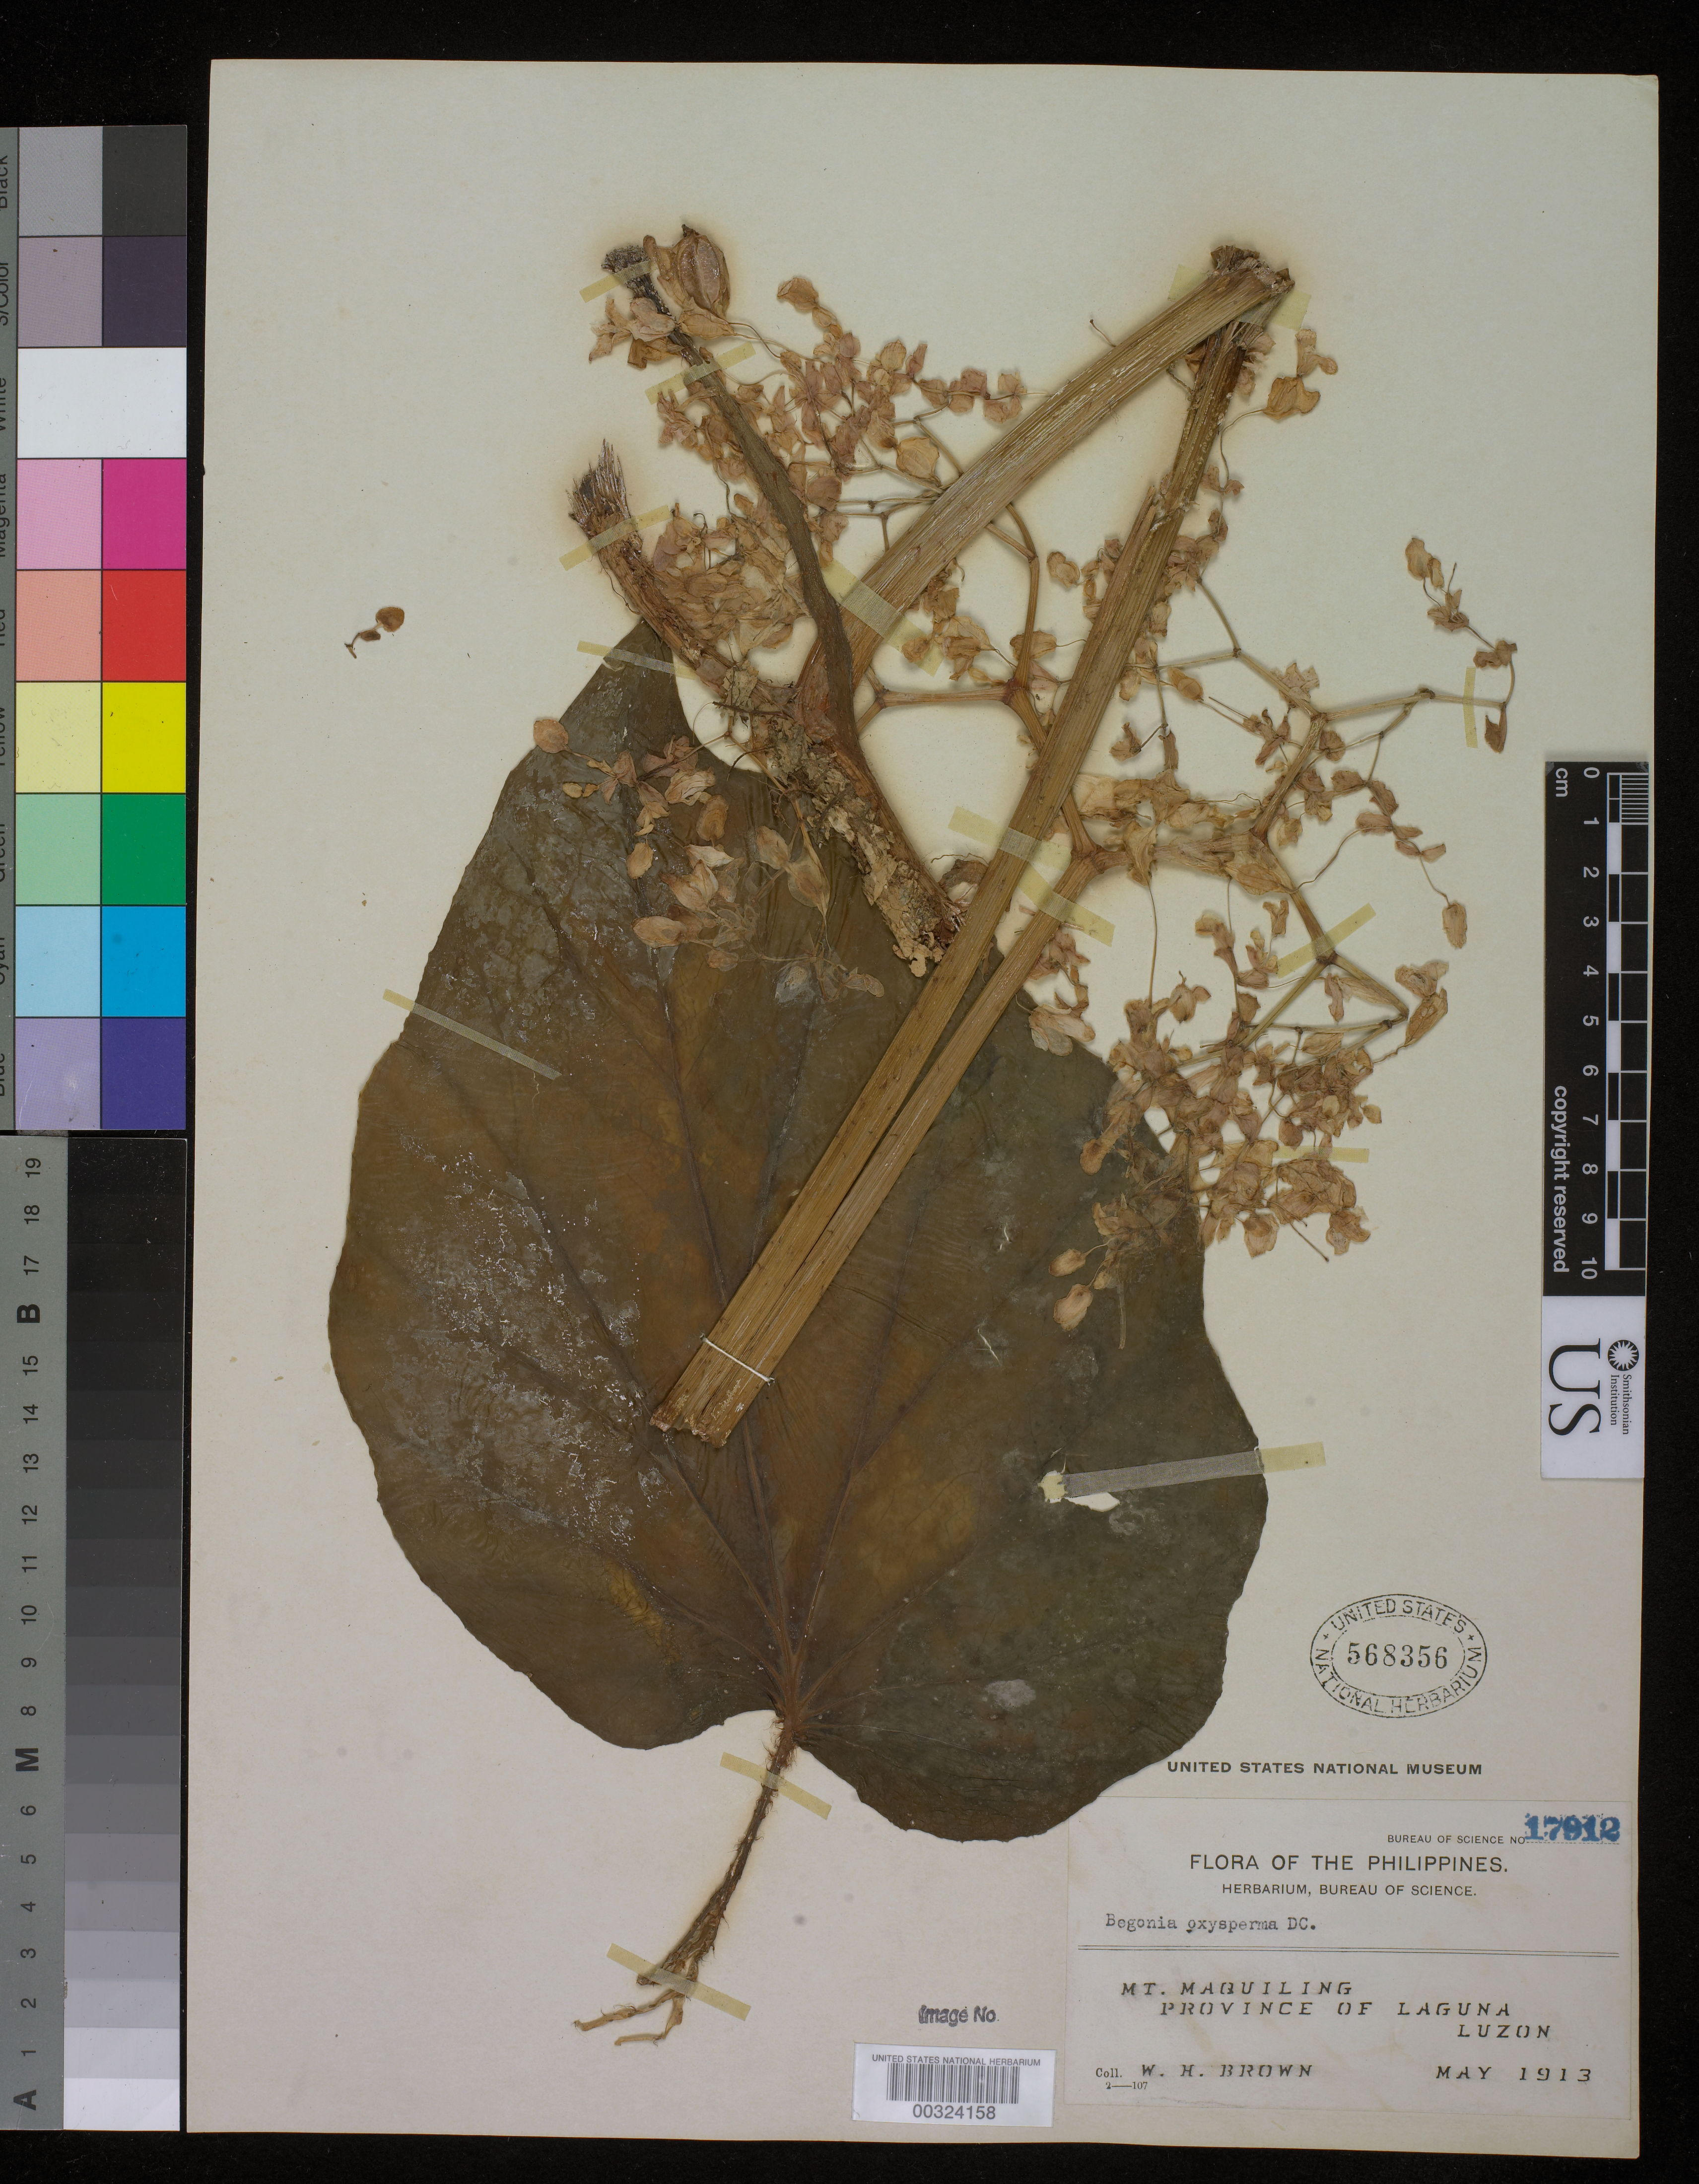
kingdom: Plantae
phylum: Tracheophyta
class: Magnoliopsida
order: Cucurbitales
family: Begoniaceae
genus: Begonia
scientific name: Begonia oxysperma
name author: A. DC.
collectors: W. H. Brown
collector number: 17912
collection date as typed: May 1913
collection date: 1913-05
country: Philippines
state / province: Calabarzon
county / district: Laguna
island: Luzon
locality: Mt. Maquiling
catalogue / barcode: US 568356